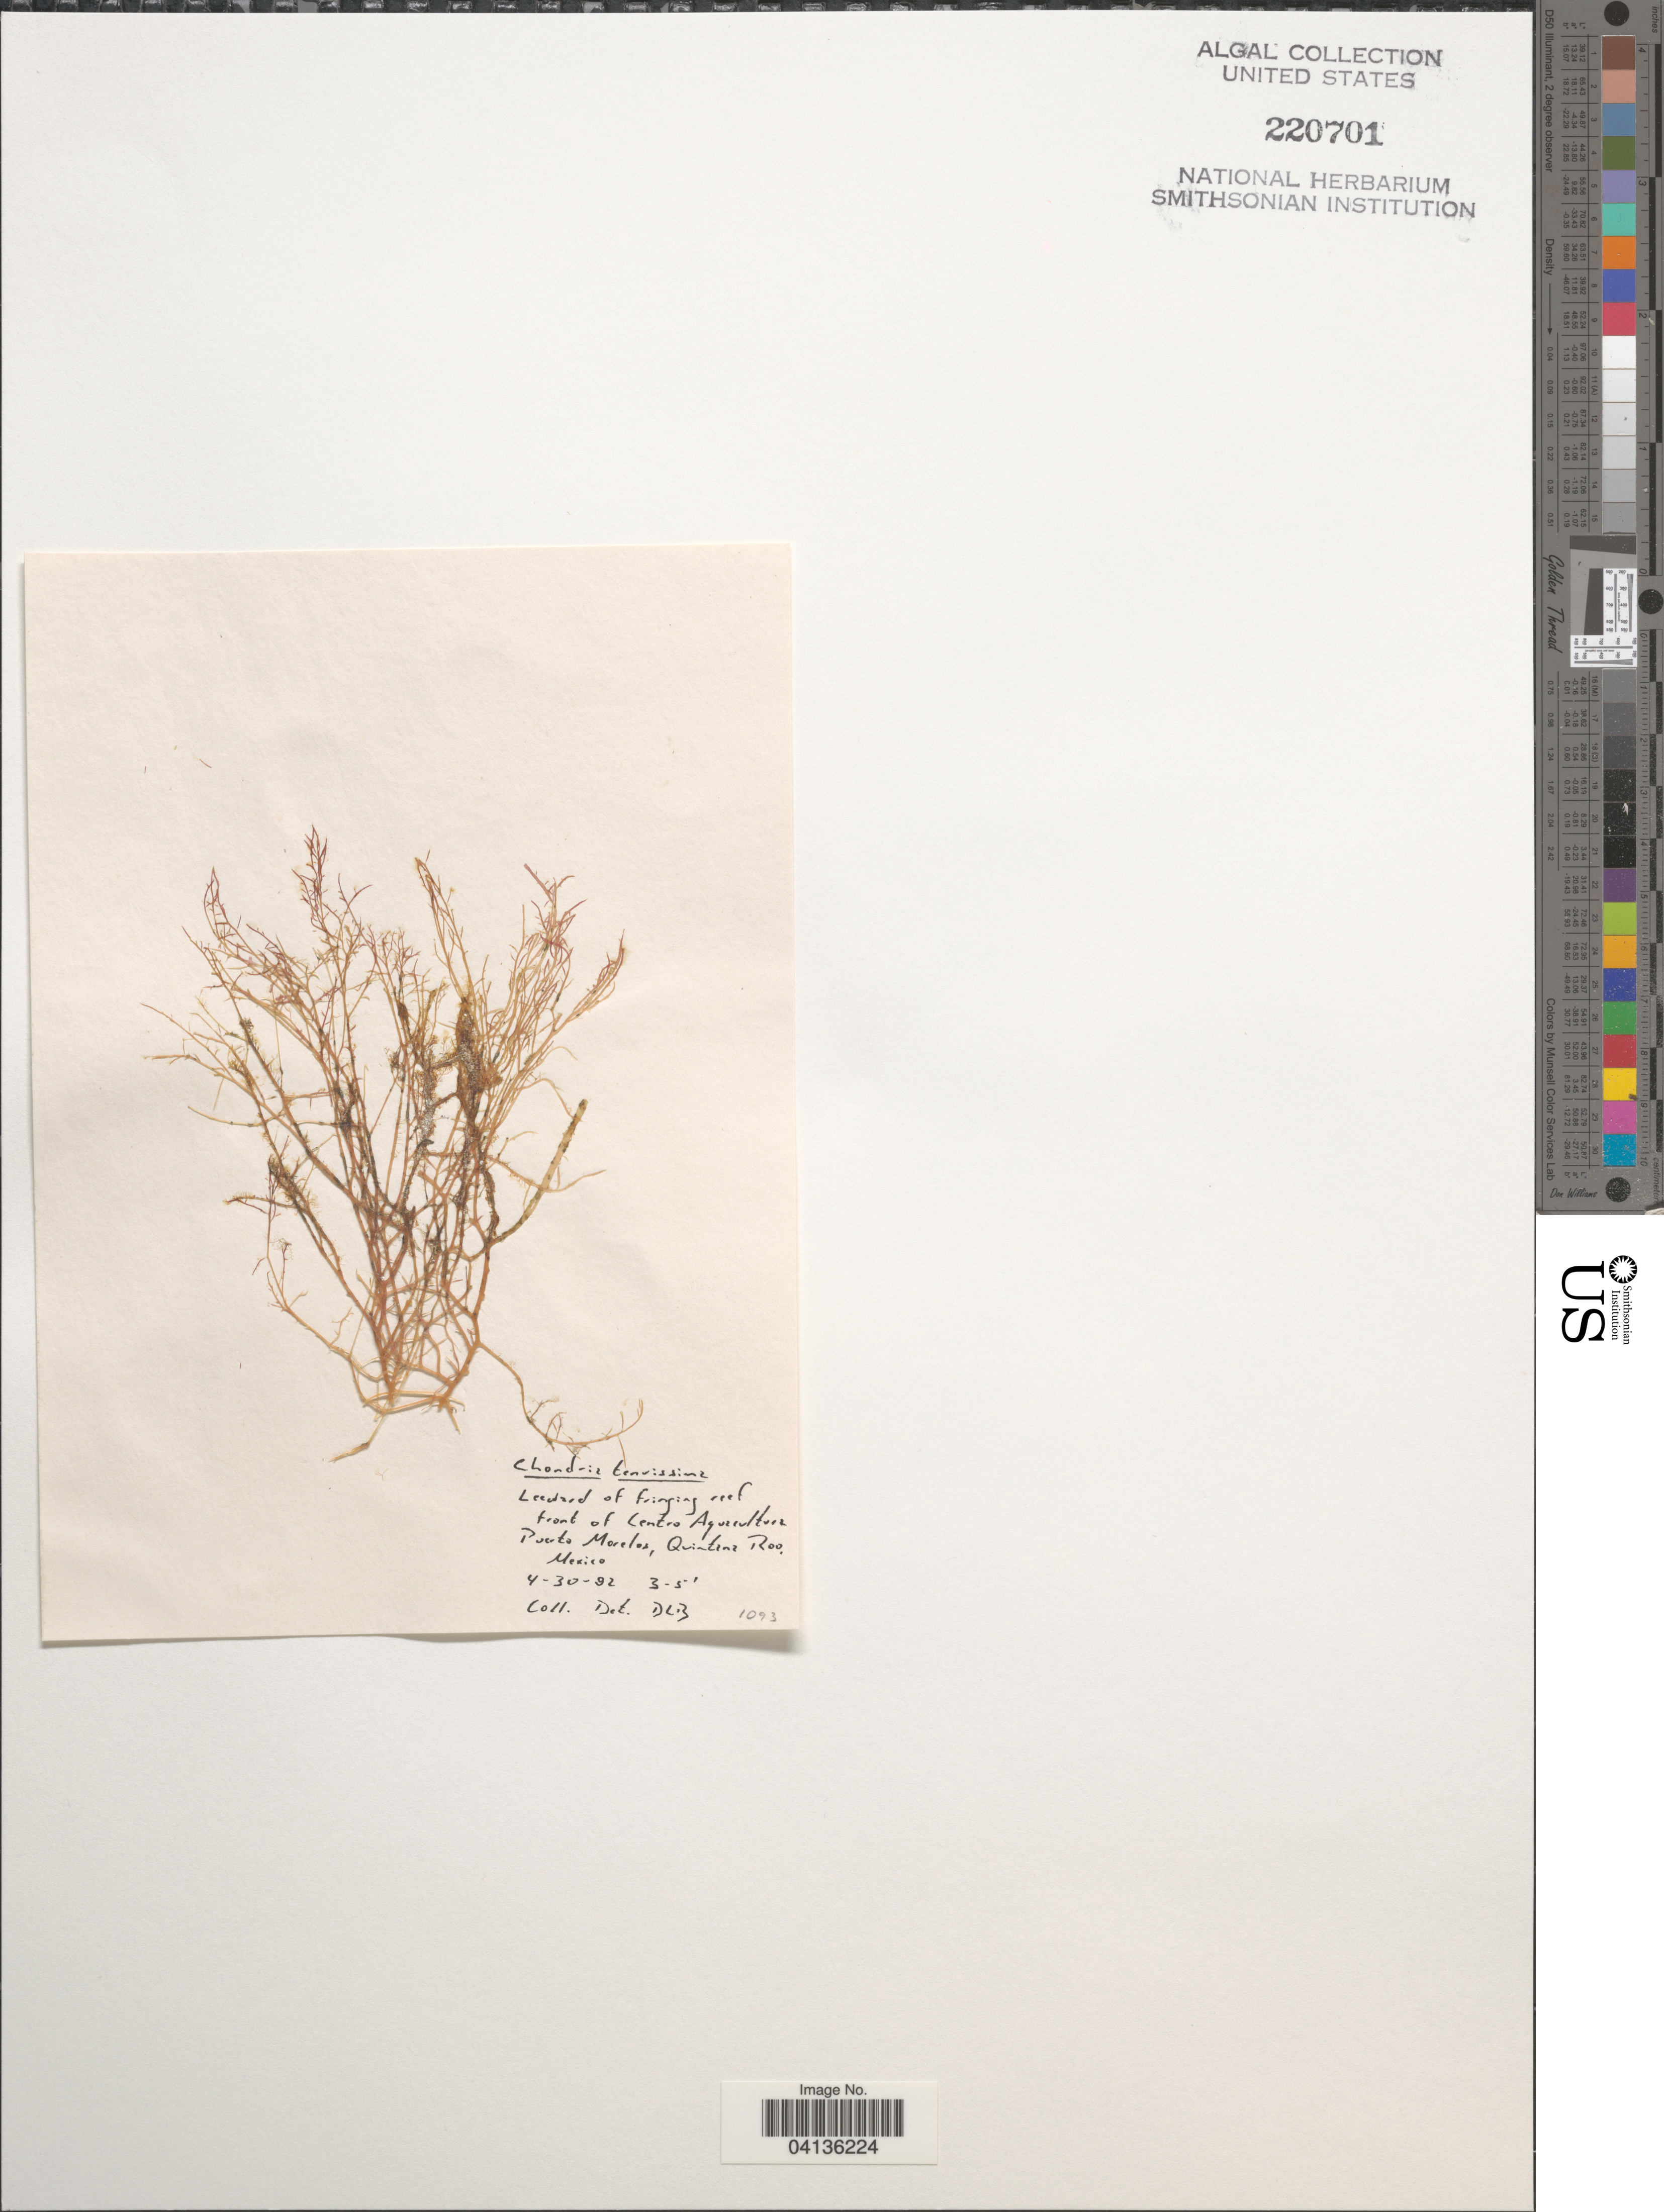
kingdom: Plantae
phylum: Rhodophyta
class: Florideophyceae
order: Ceramiales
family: Rhodomelaceae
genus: Chondria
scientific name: Chondria capillaris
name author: M.J. Wynne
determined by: Algae name updating Project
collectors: D. L. B.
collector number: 1093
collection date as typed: Transcribed d/m/y: 30/4/92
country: Mexico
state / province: Quintana Roo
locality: Leeward of fringing reef front of Centro Aquacultura. Puerto Morelos.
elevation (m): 1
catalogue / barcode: US 220701